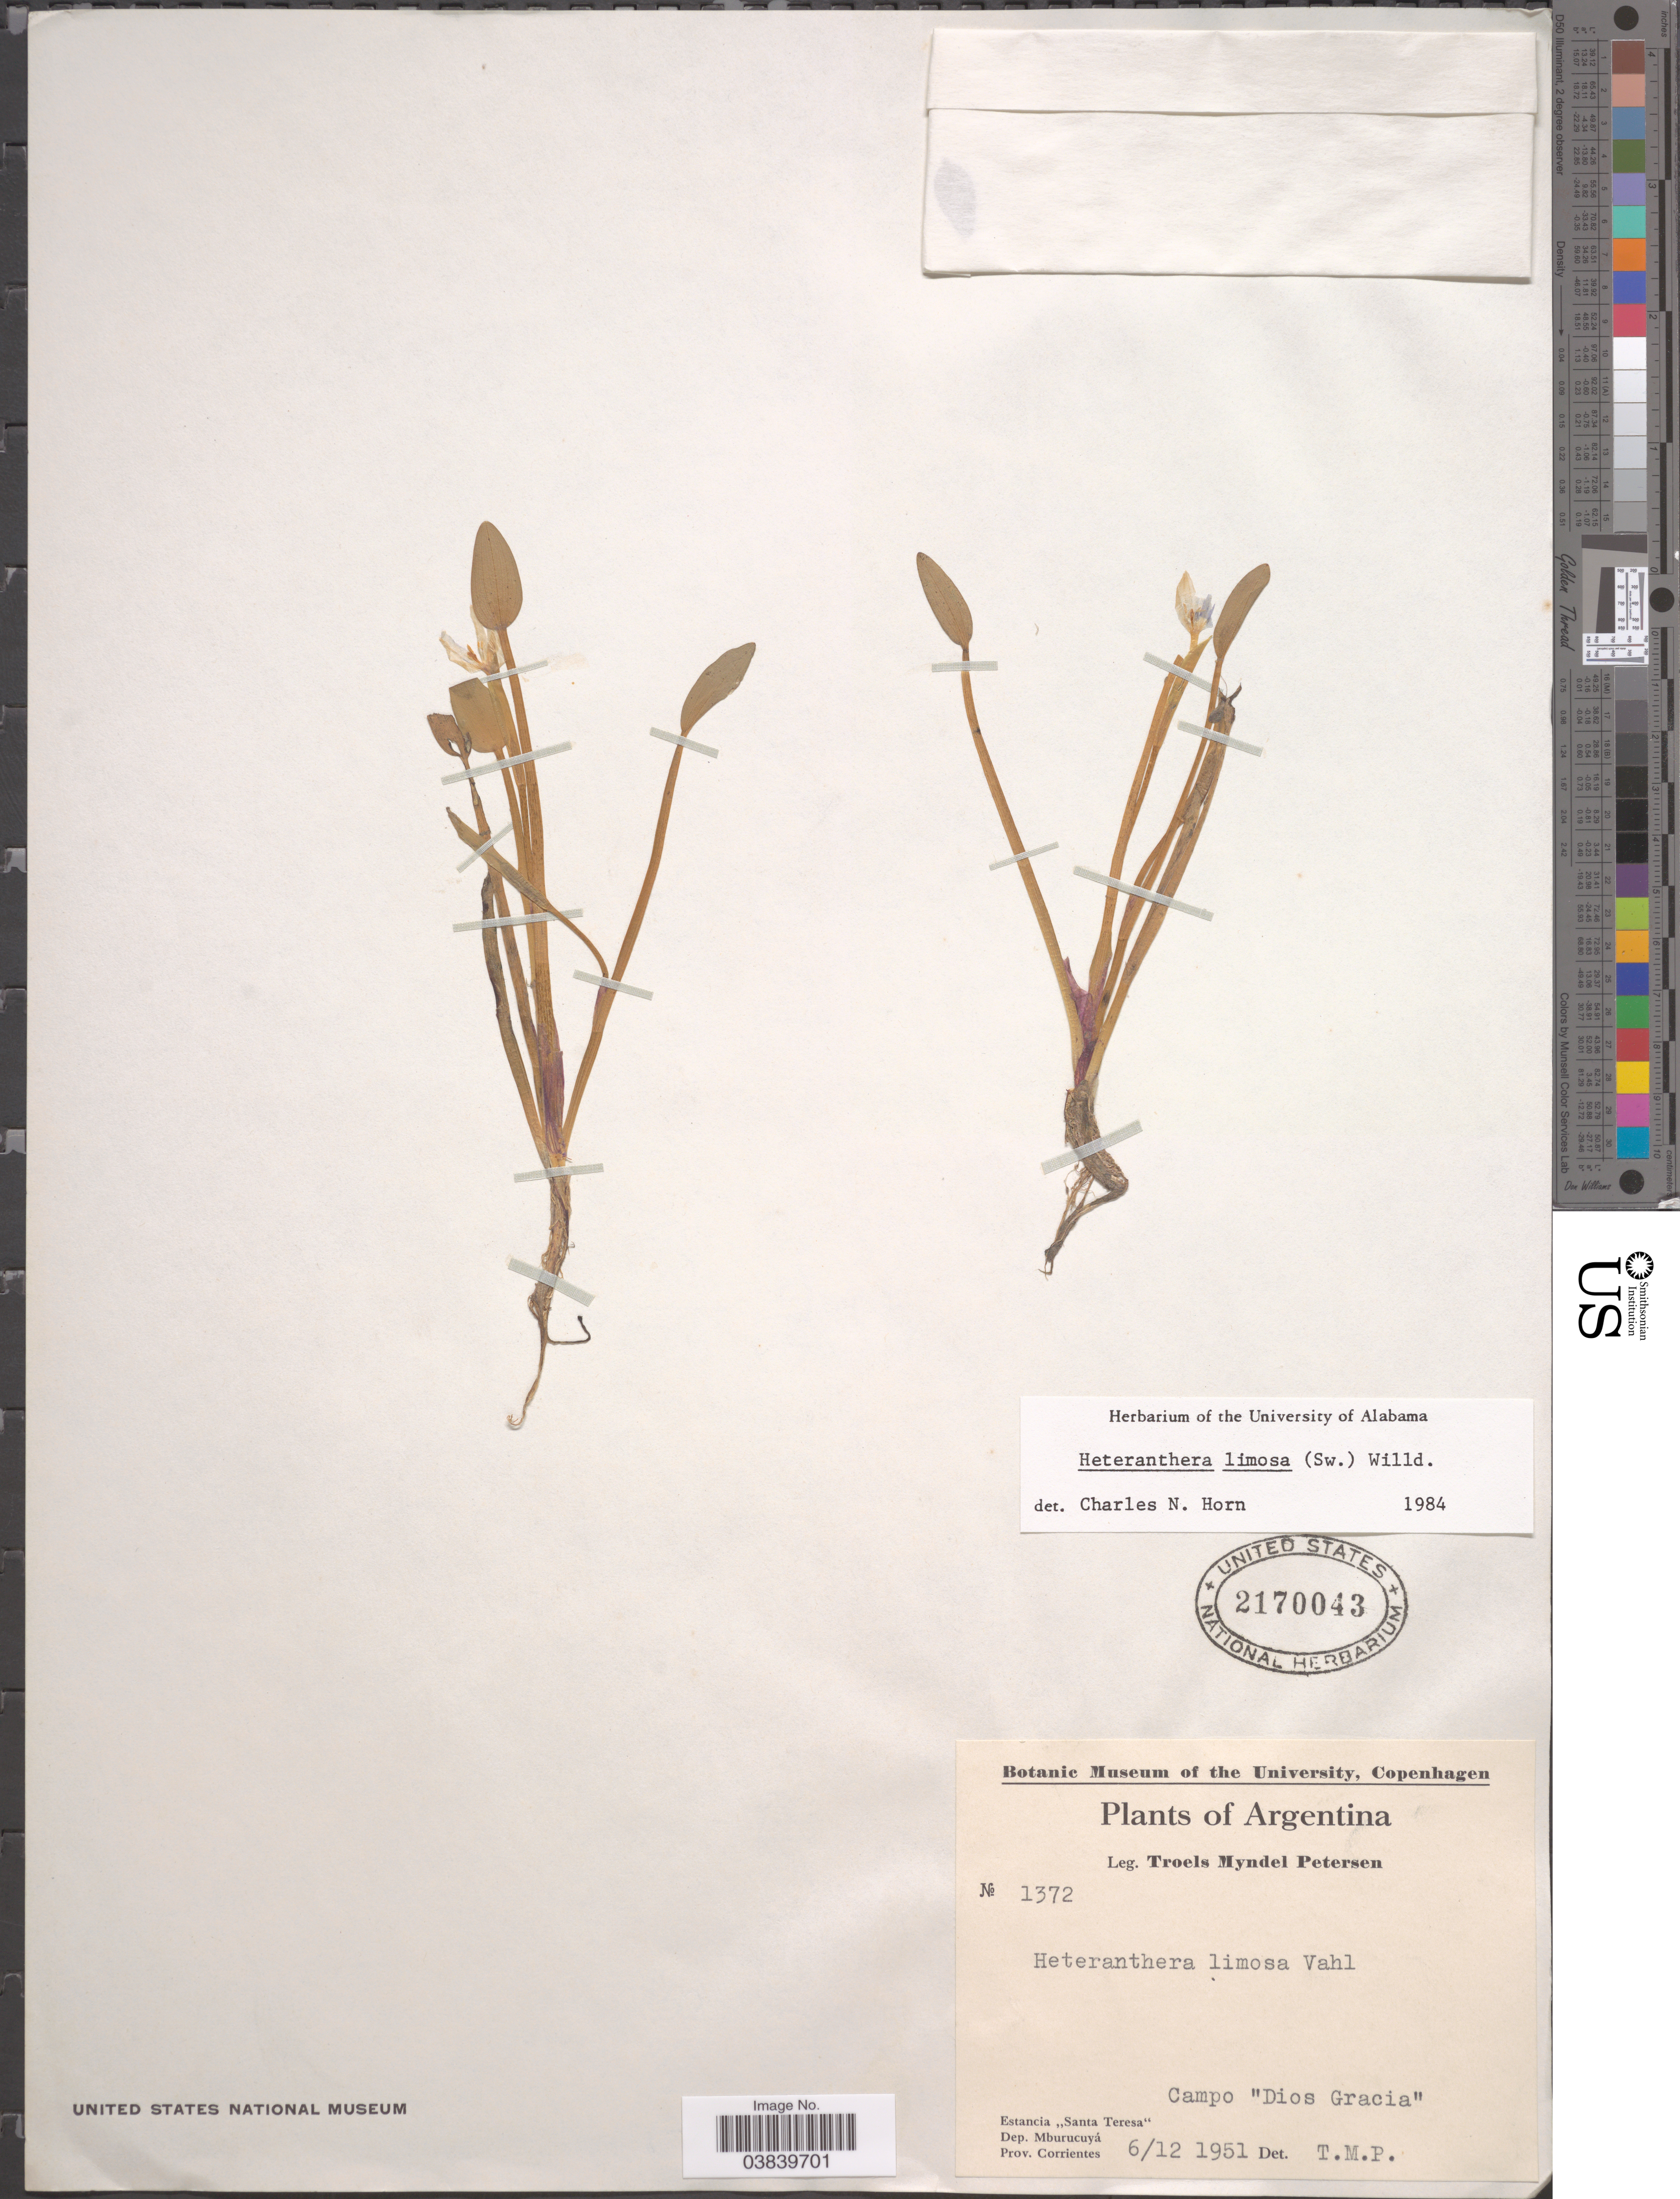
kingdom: Plantae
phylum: Tracheophyta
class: Liliopsida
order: Commelinales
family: Pontederiaceae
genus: Heteranthera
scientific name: Heteranthera limosa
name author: (Sw.) Willd.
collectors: T. M. Petersen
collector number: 1372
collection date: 1951-12-06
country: Argentina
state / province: Corrientes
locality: Campo "Dios Gracia". Estancia "Santa Teresa". Dep. Mburucuyá.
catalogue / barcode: US 2170043